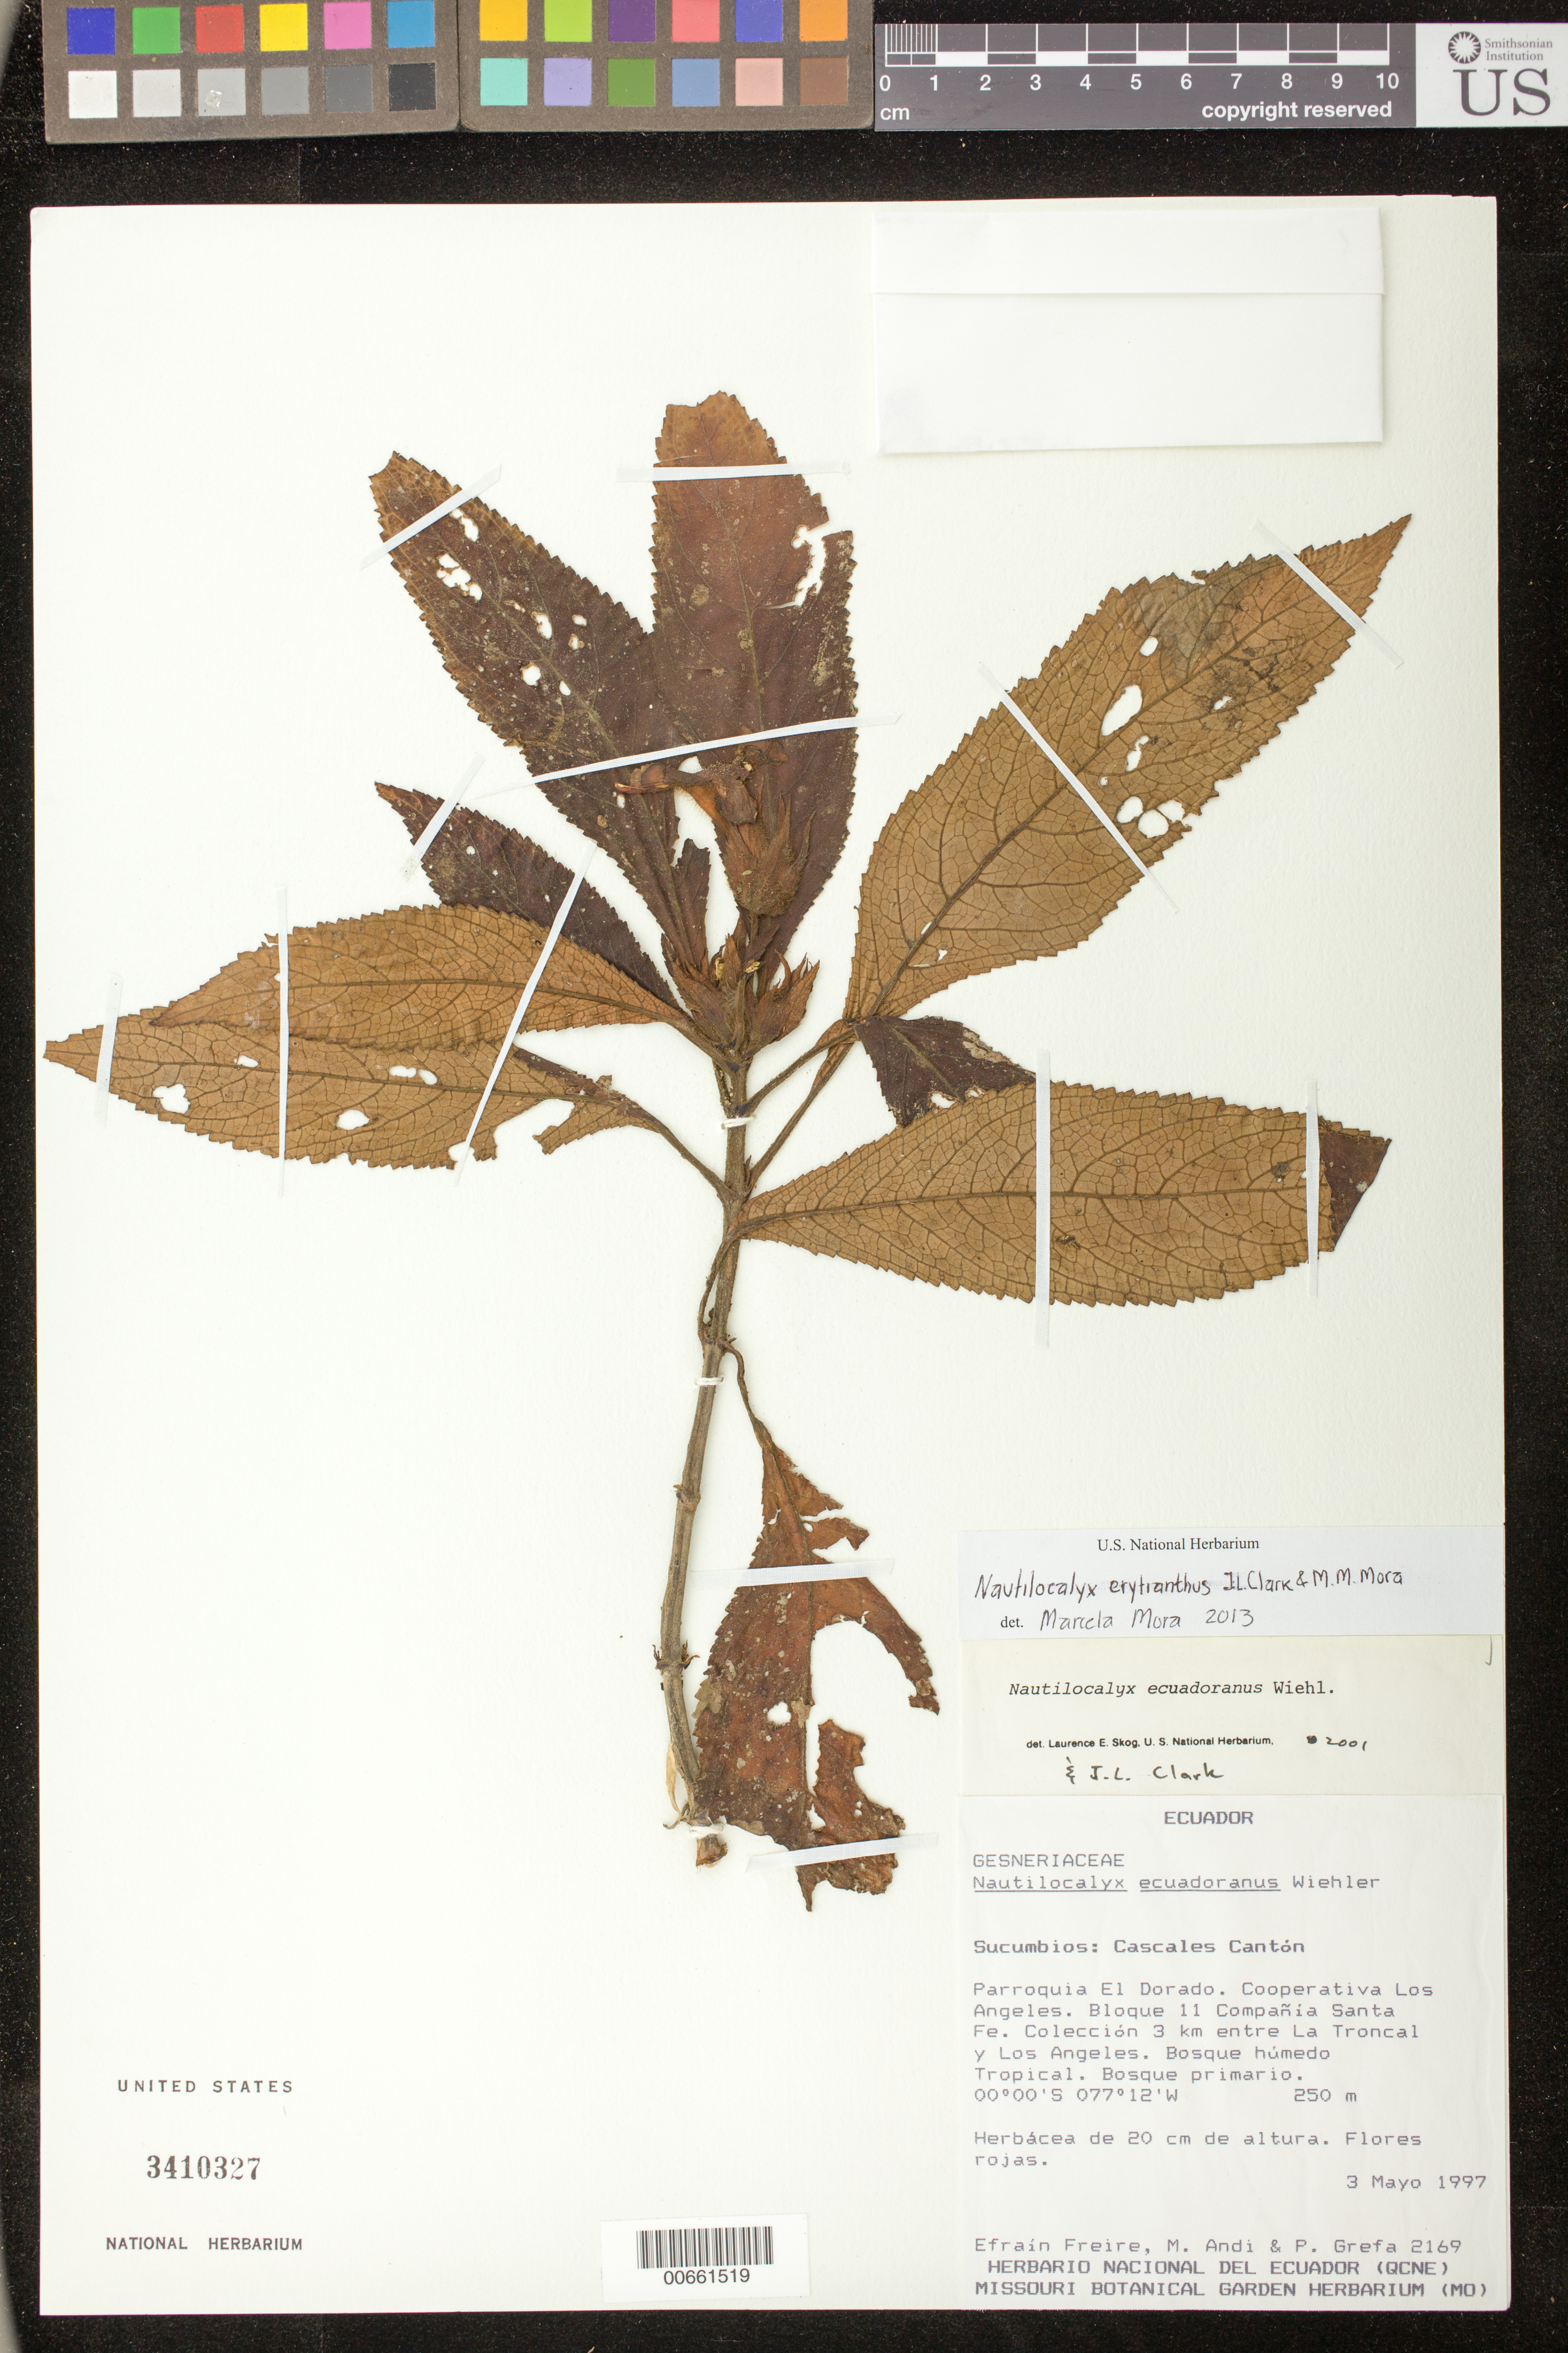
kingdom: Plantae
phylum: Tracheophyta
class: Magnoliopsida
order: Lamiales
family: Gesneriaceae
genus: Nautilocalyx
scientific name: Nautilocalyx erytranthus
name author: J.L. Clark & M.M. Mora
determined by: Mora, M. Marcela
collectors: E. Freire, M. Andi & P. Grefa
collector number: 2169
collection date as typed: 03 May 1997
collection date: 1997-05-03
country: Ecuador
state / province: Sucumbíos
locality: Cascales Cantón; Parroquia El Dorado, cooperativa Los Angeles, Bloque 11 Compañía Santa Fe; colección 3 km entre La Troncal y Los Angeles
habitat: Bosque húmedo tropical; bosque primario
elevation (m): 250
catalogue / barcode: US 3410327